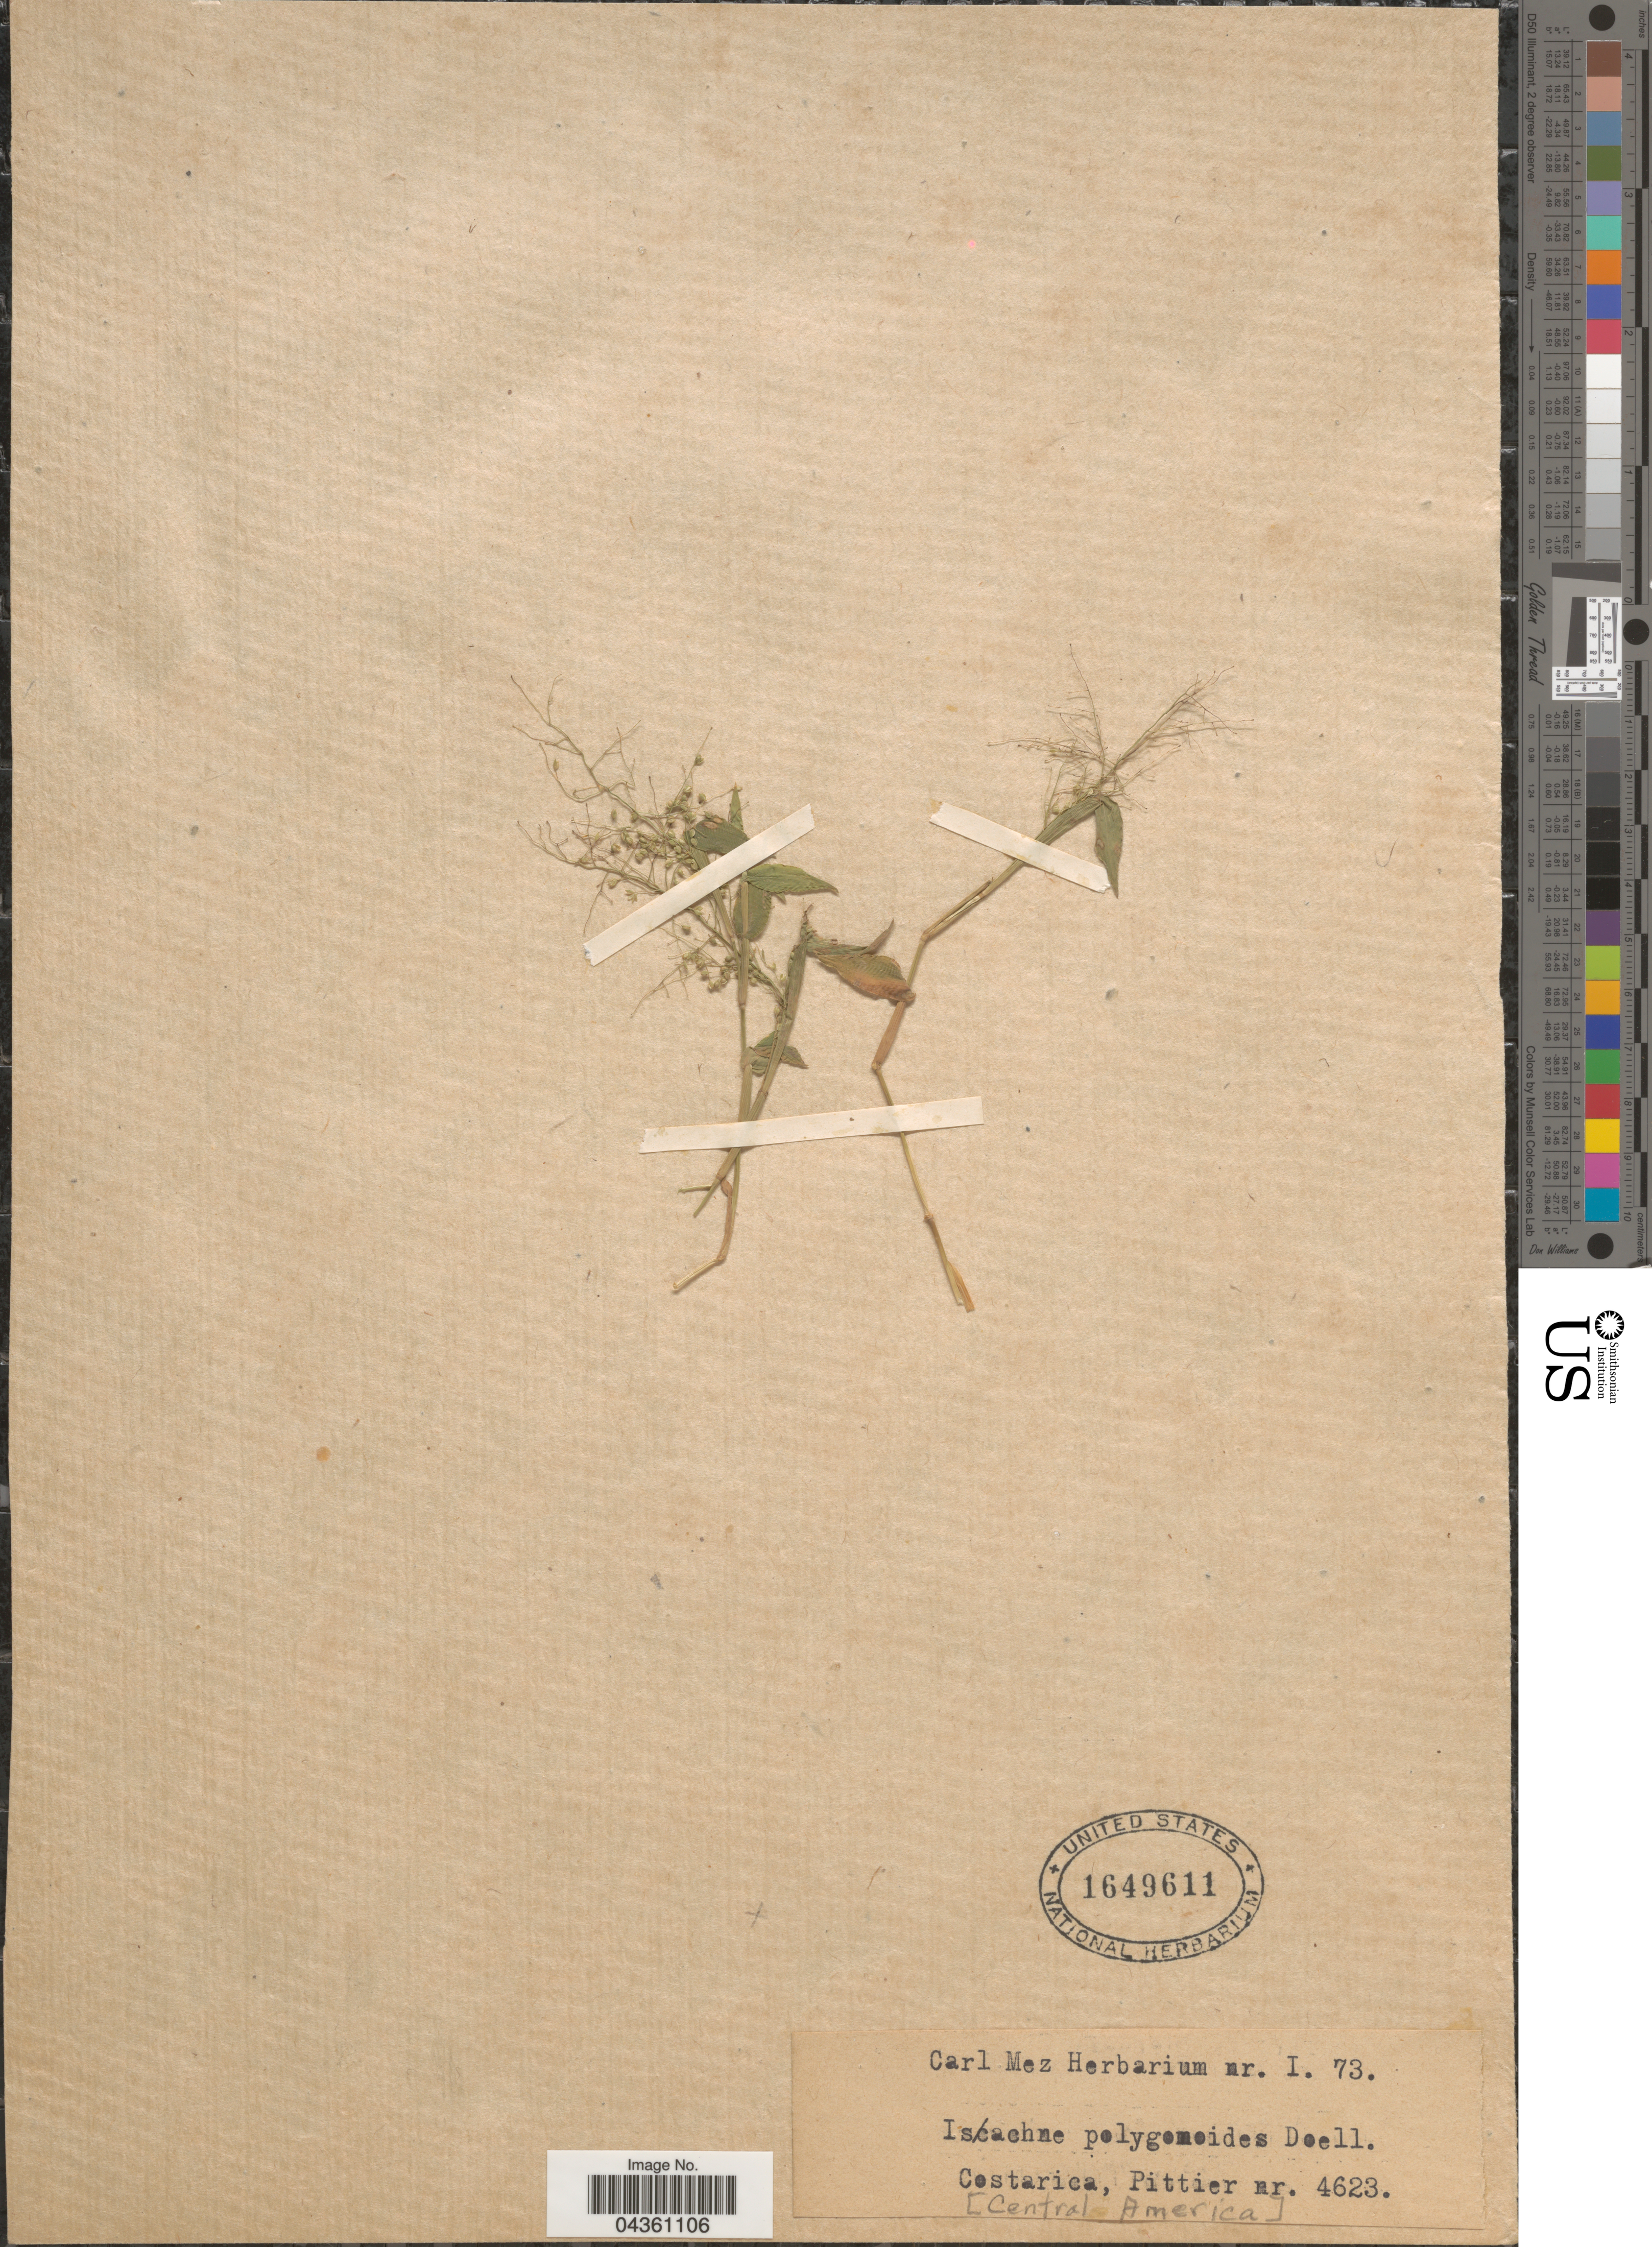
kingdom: Plantae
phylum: Tracheophyta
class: Liliopsida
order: Poales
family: Poaceae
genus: Isachne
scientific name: Isachne polygonoides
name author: (Lam.) Döll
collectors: Pittier, --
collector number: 4623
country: Costa Rica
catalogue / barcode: US 1649611